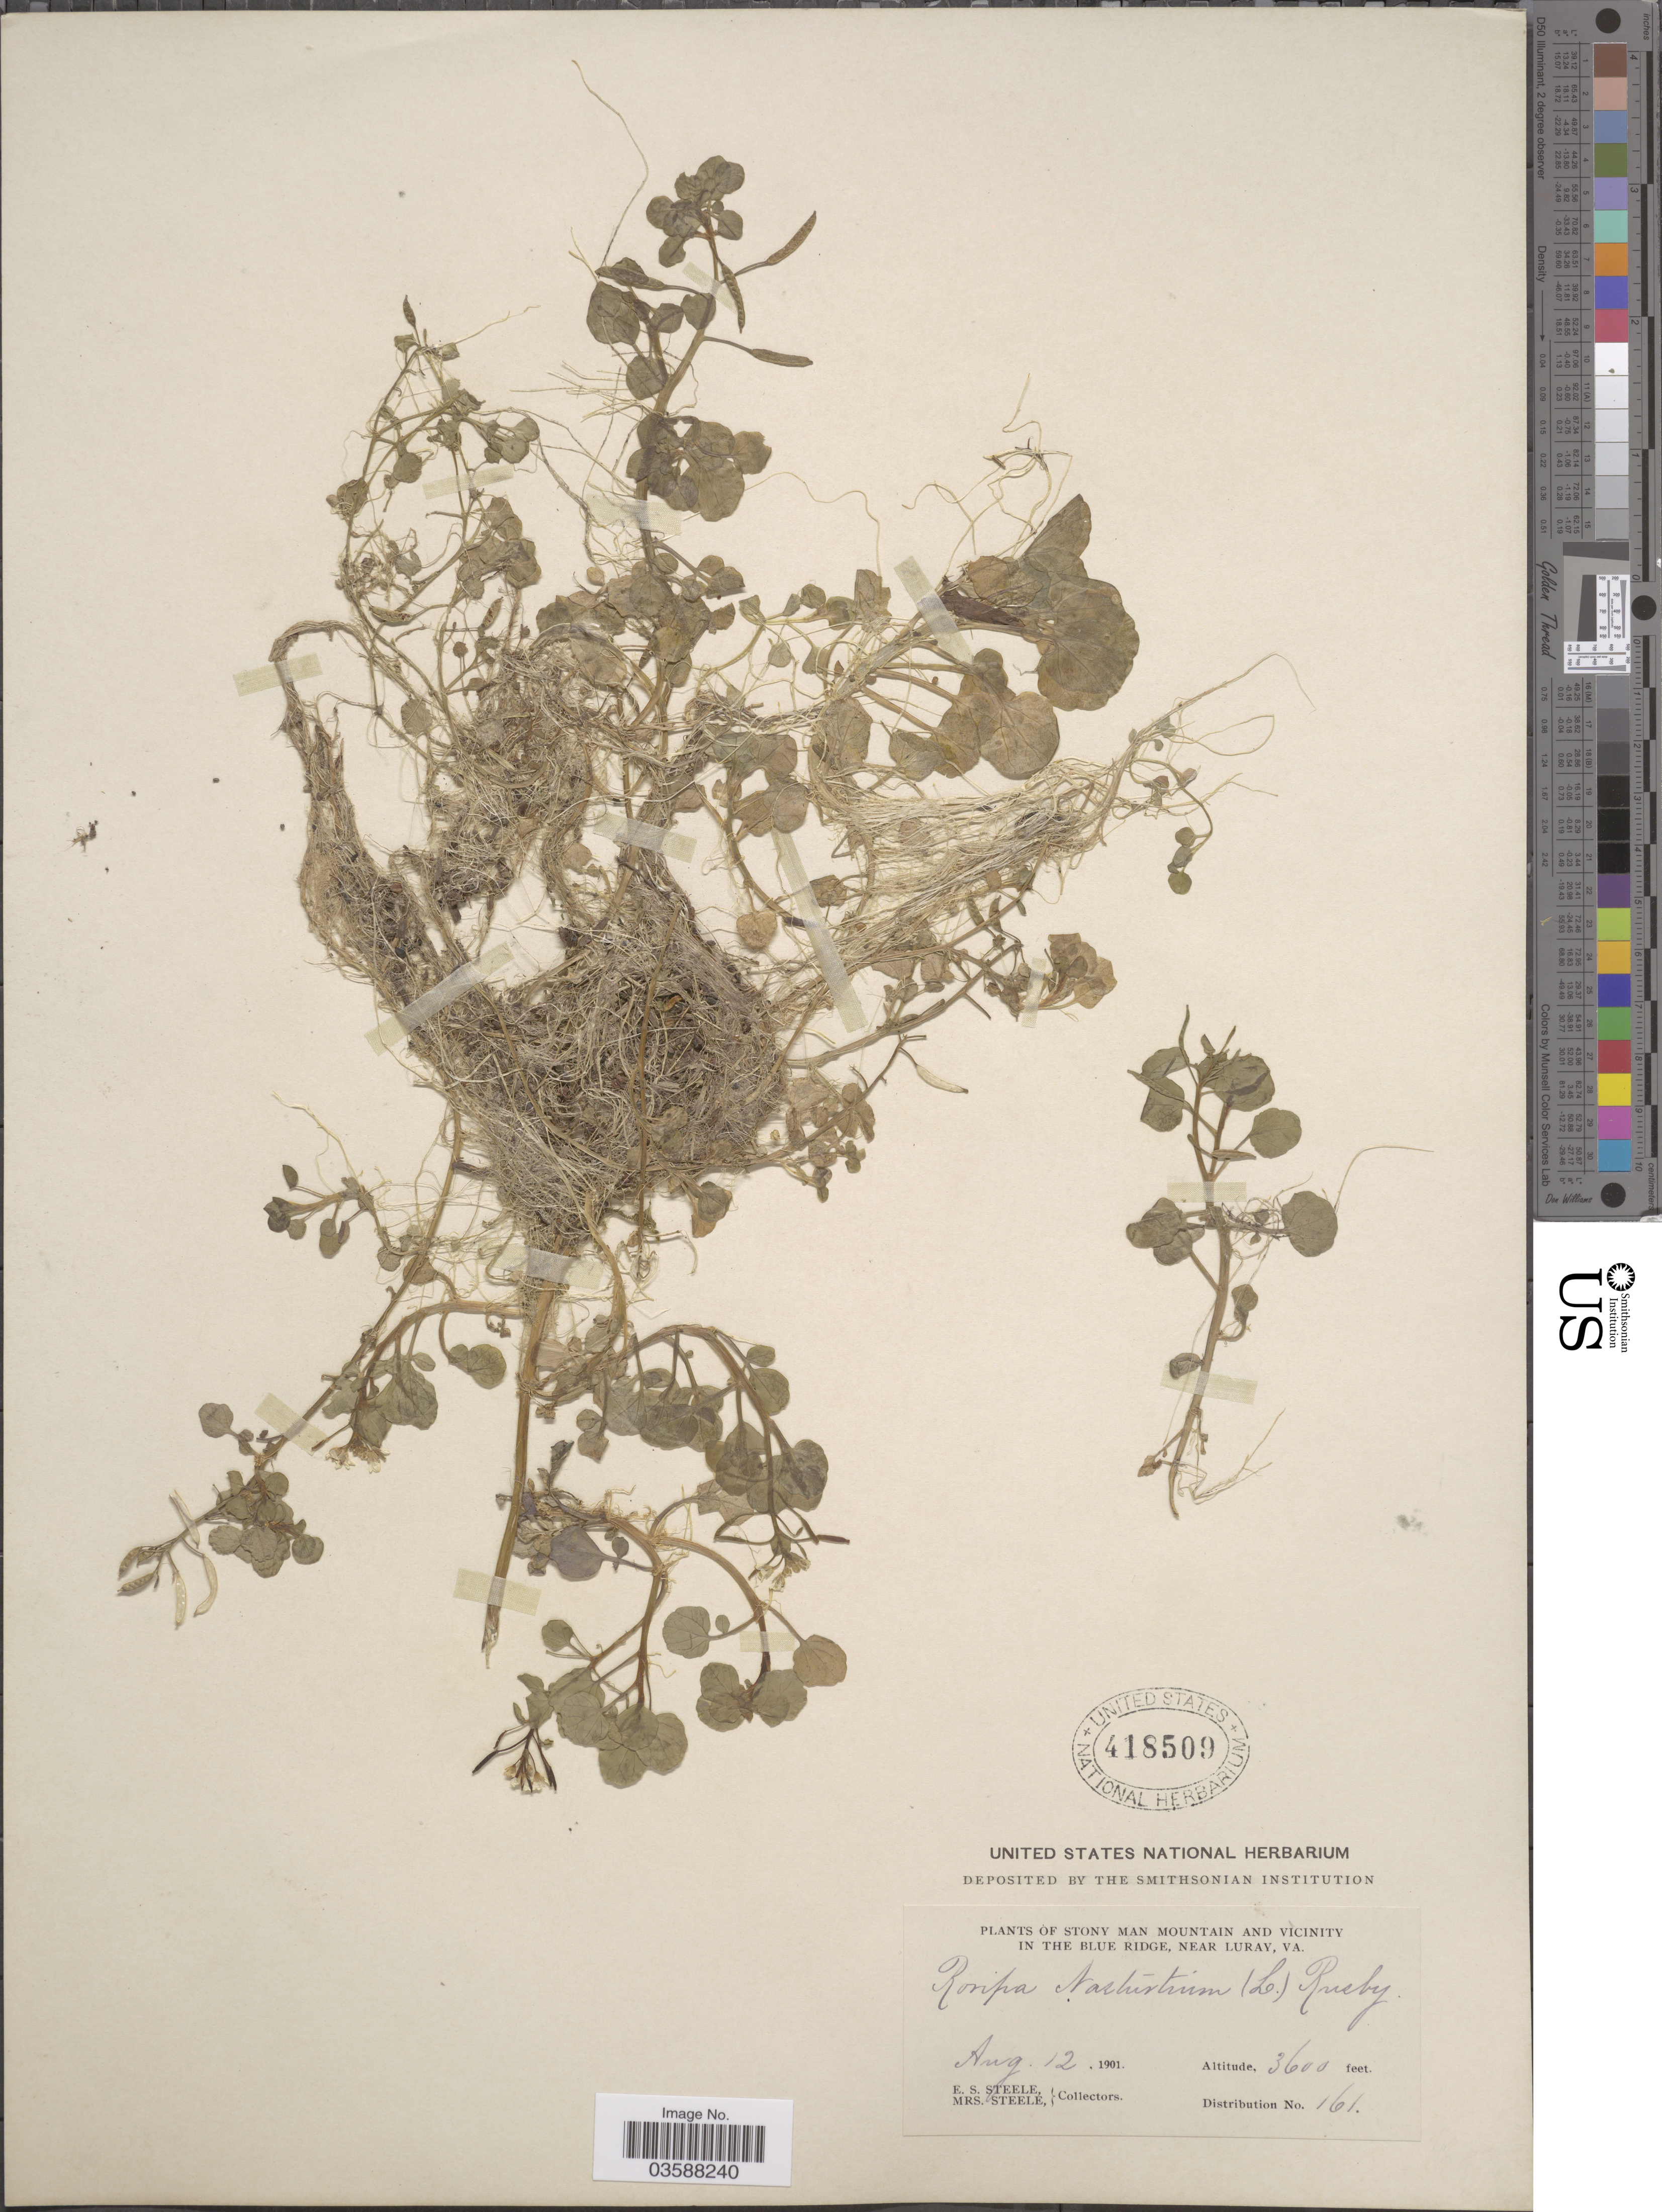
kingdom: Plantae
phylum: Tracheophyta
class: Magnoliopsida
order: Brassicales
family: Brassicaceae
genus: Nasturtium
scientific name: Nasturtium officinale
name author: R. Br.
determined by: Strong, M. T., (US), Smithsonian Institution - National Museum of Natural History (UNITED STATES)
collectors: E. Steele & Mrs. E. S. Steele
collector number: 161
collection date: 1901-08-12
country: United States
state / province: Virginia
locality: Stony Man Mountain and Vicinity in the Blue Ridge, near Luray.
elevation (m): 1097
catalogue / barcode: US 418509